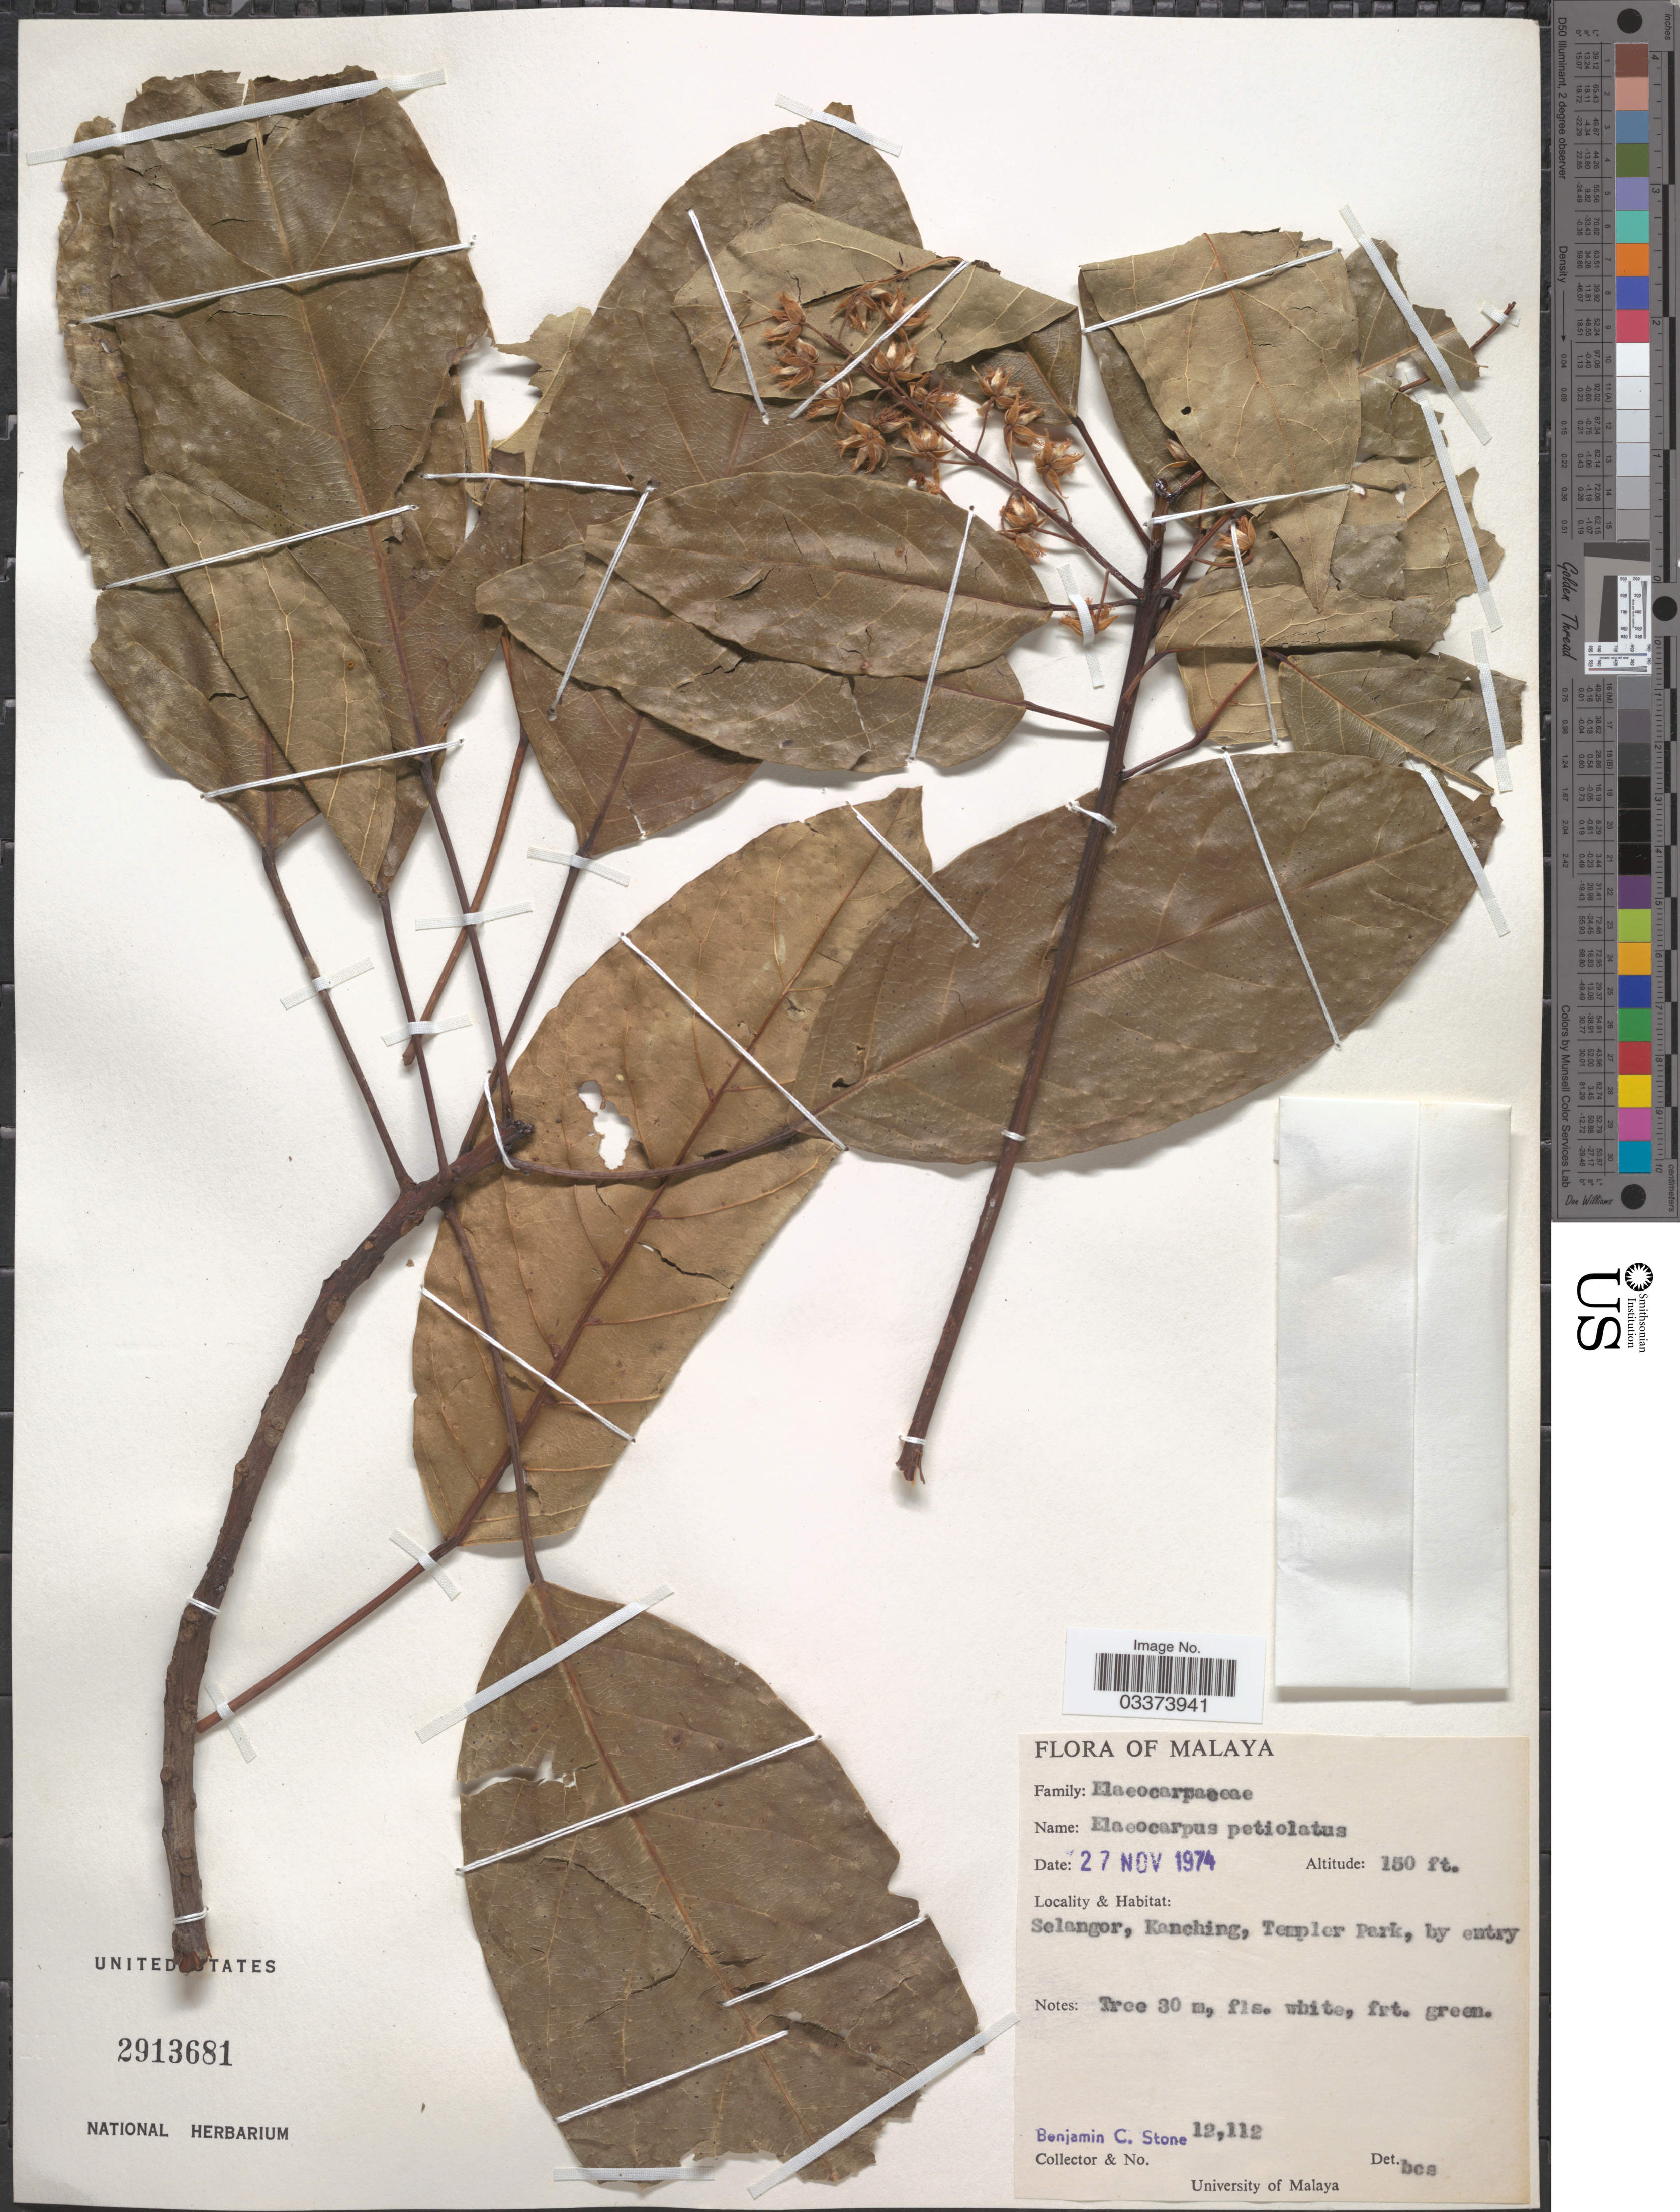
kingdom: Plantae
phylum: Tracheophyta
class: Magnoliopsida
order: Oxalidales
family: Elaeocarpaceae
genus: Elaeocarpus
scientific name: Elaeocarpus petiolatus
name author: (Jack) Wall.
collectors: B. C. Stone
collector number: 12112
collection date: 1974-11-27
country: Malaysia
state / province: Selangor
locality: Malaya. Kanching, Templer Park, by entry.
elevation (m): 46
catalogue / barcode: US 2913681